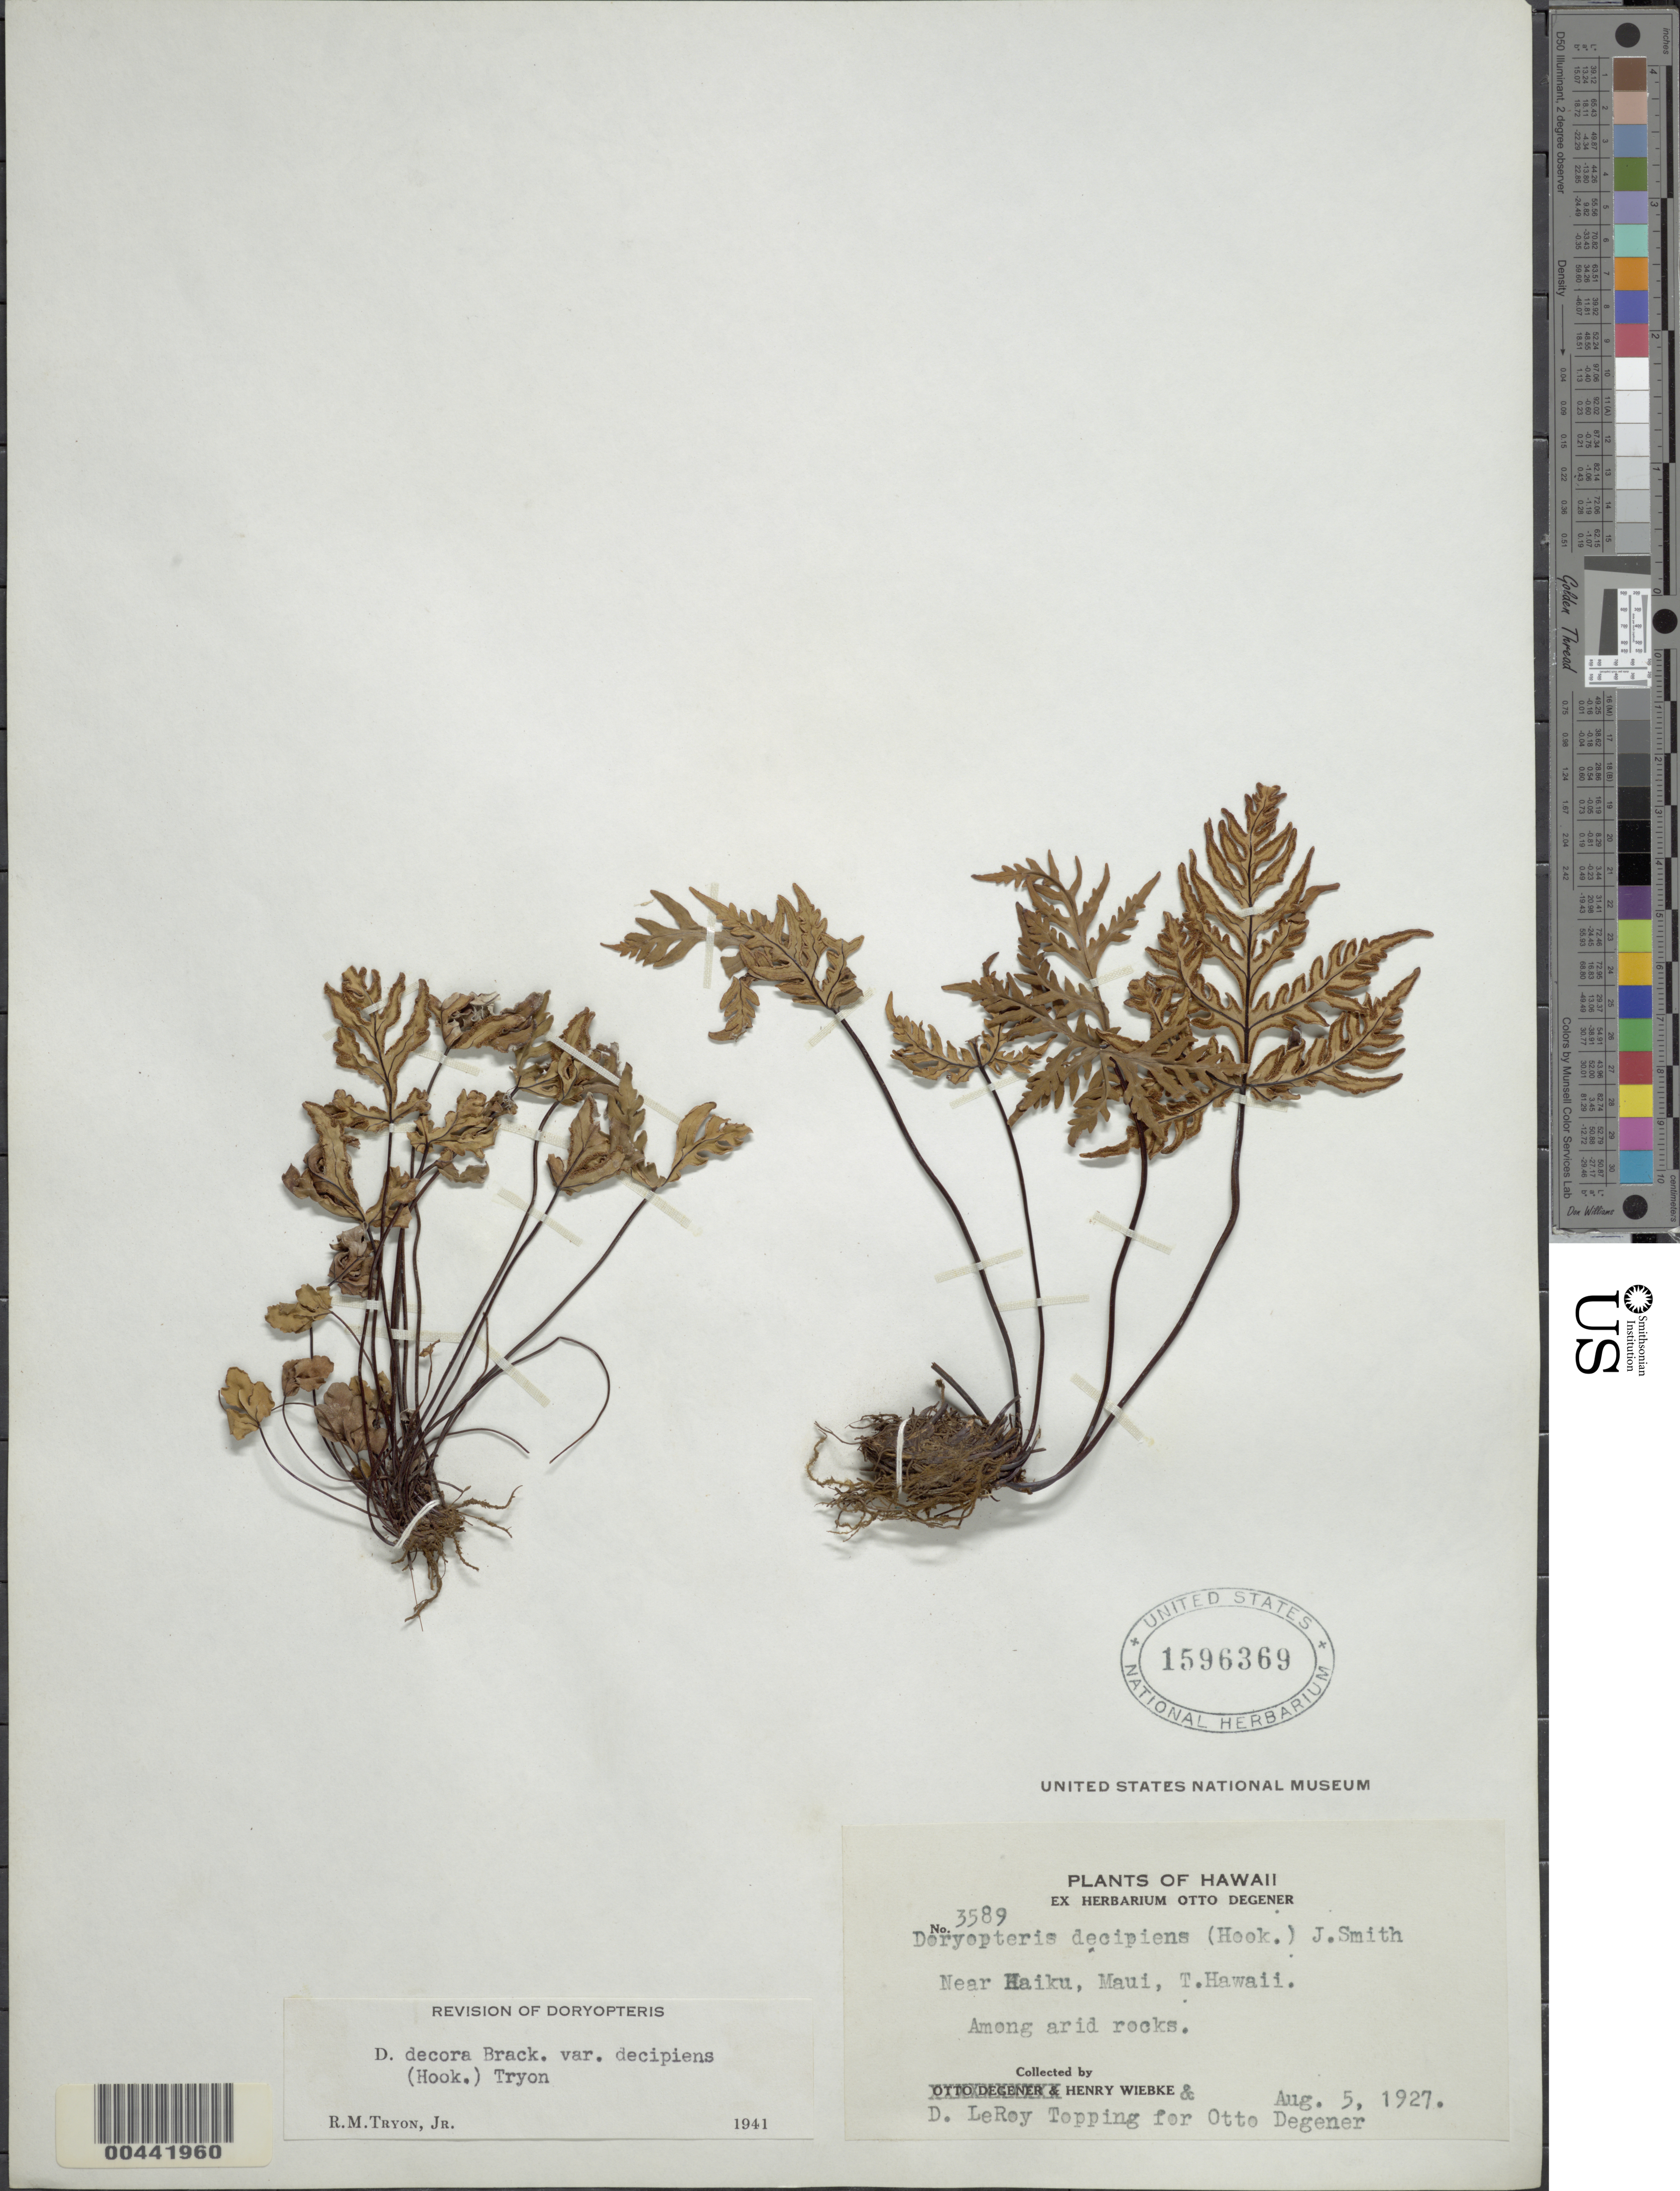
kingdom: Plantae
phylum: Tracheophyta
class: Polypodiopsida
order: Polypodiales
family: Pteridaceae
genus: Doryopteris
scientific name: Doryopteris decipiens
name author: (Hook.) J. Sm.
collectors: D. L. Topping & H. Wiebke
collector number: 3589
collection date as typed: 5 Aug 1927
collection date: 1927-08-05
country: United States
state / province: Hawaii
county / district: Maui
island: Maui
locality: Near Haiku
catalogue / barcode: US 1596369